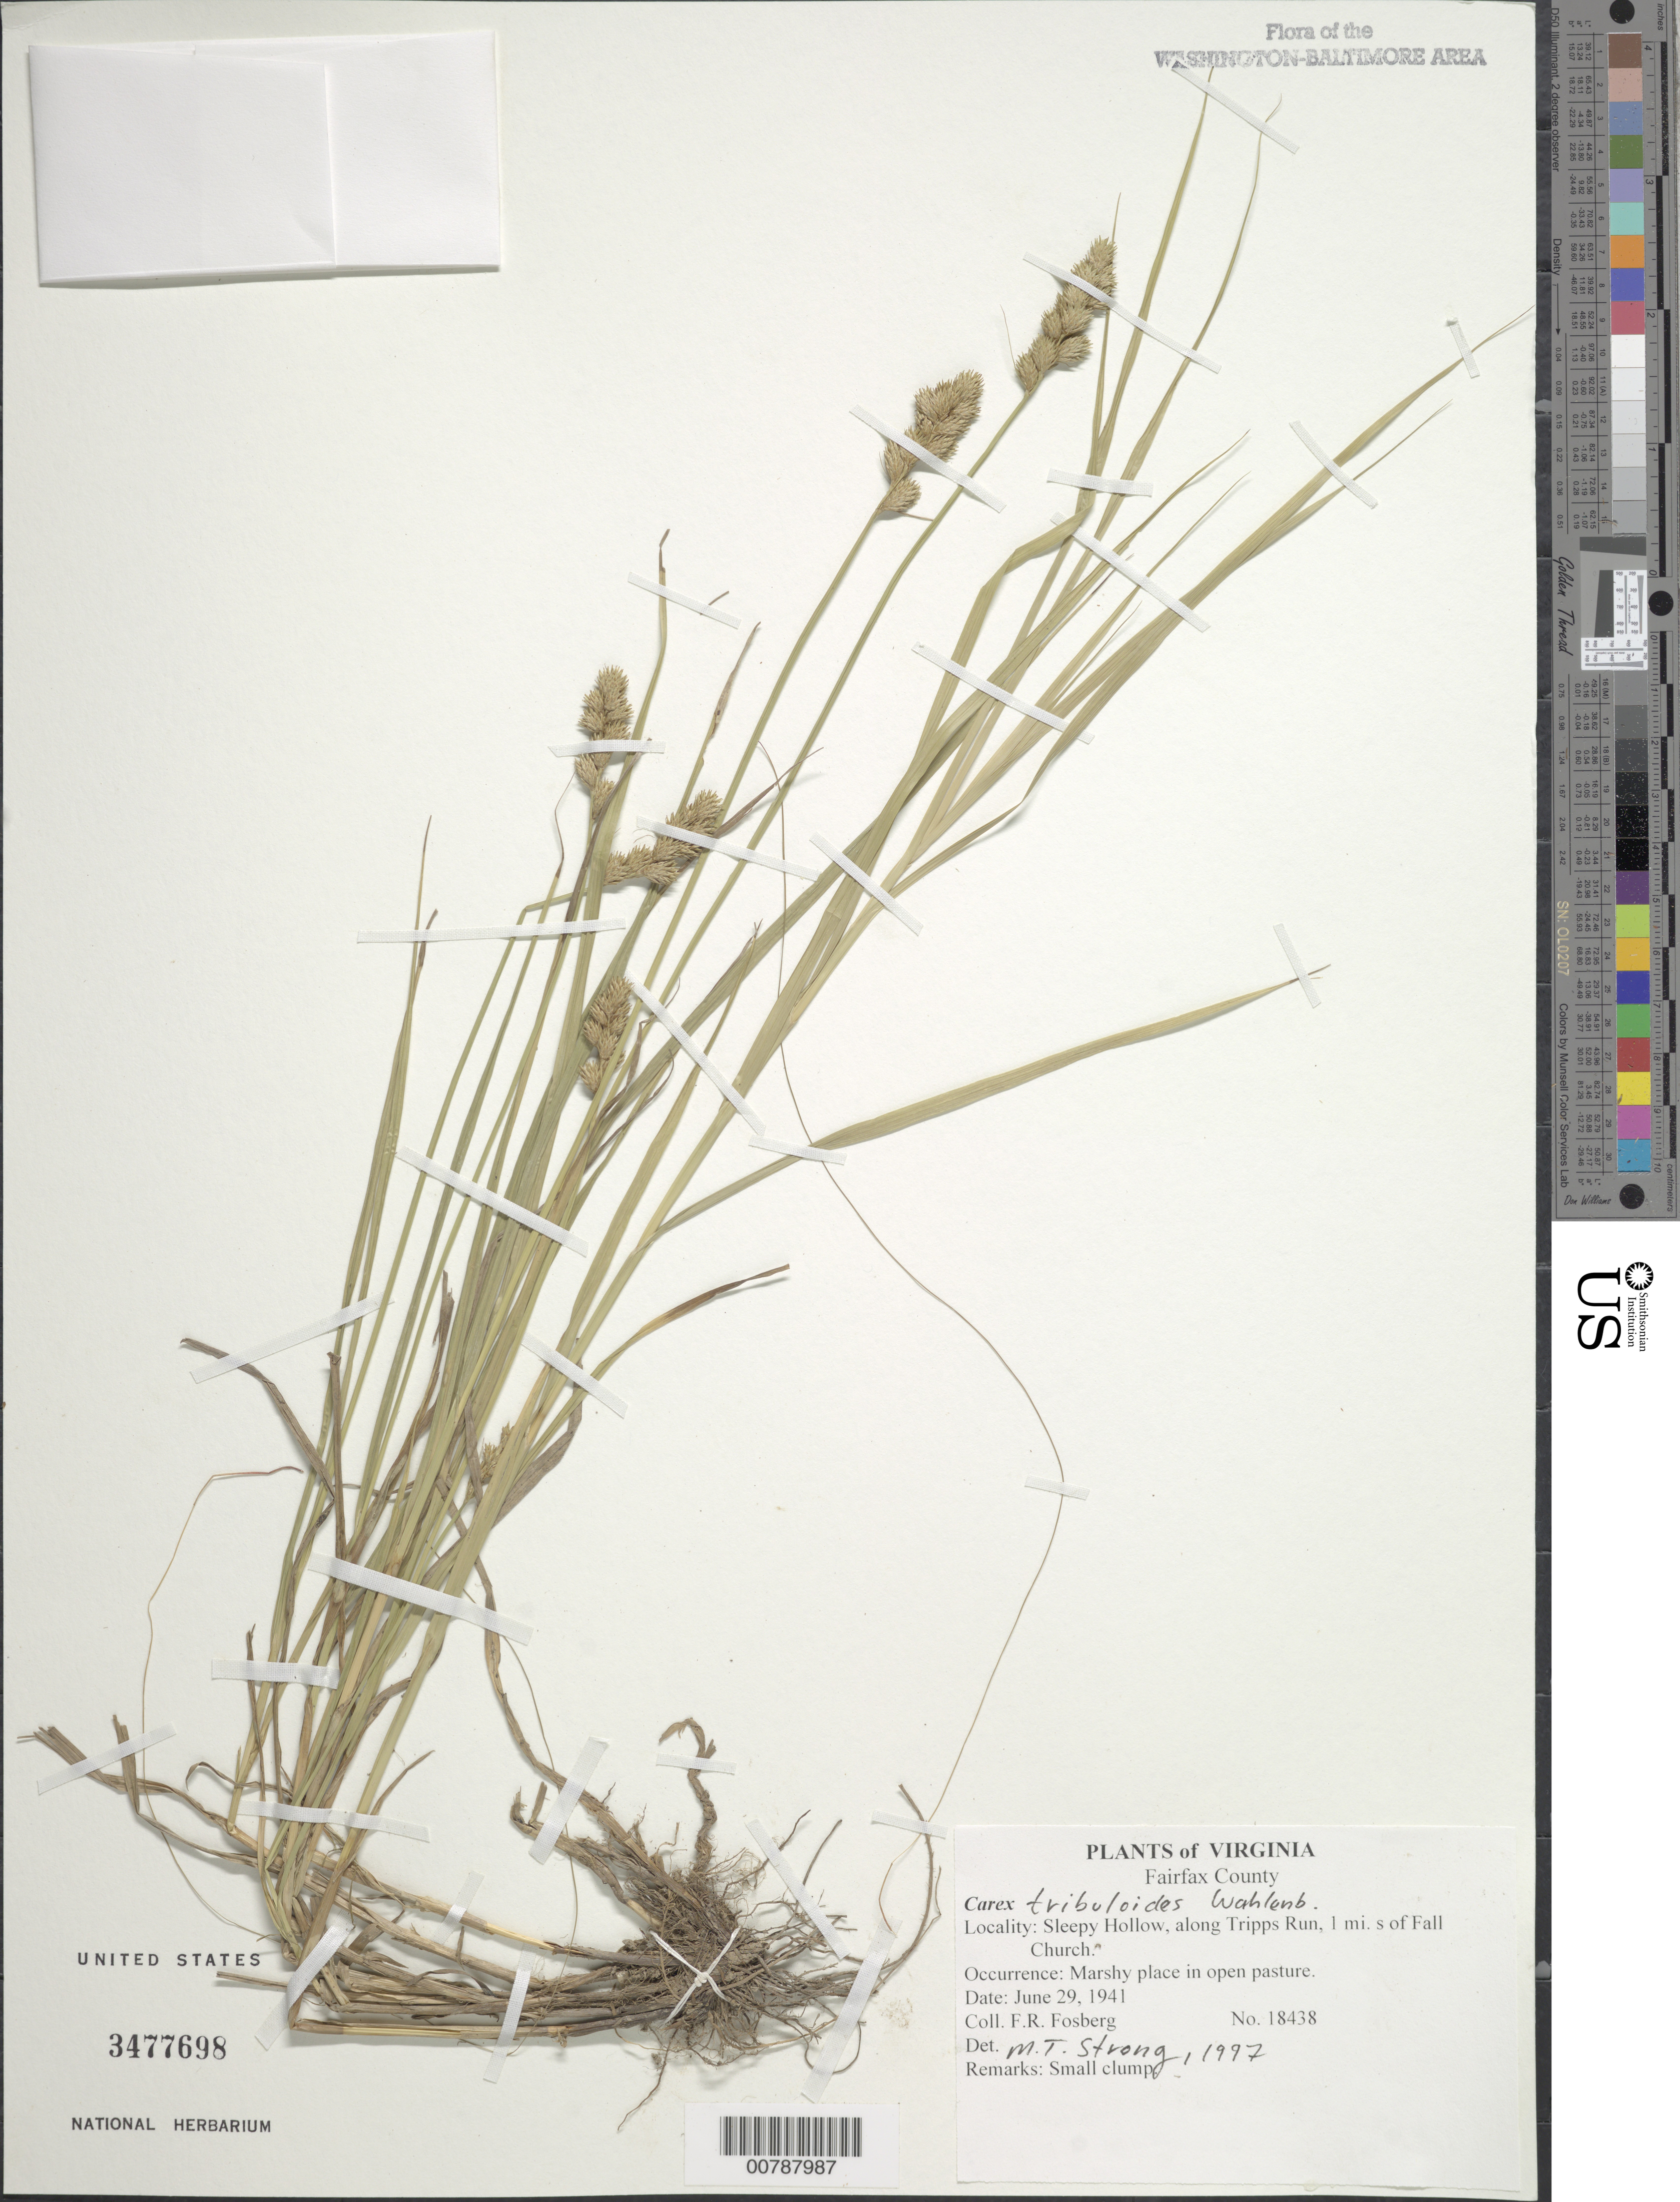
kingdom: Plantae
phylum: Tracheophyta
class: Liliopsida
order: Poales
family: Cyperaceae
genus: Carex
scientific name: Carex tribuloides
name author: Wahlenb.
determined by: Strong, M. T., (US), Smithsonian Institution - National Museum of Natural History (UNITED STATES)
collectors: F. R. Fosberg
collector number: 18438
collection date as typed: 29 Jun 1941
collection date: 1941-06-29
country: United States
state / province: Virginia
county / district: Fairfax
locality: Sleepy Hollow, along Tripps Run, 1 mi. S of Falls Church.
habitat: Marshy place in open pasture.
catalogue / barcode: US 3477698